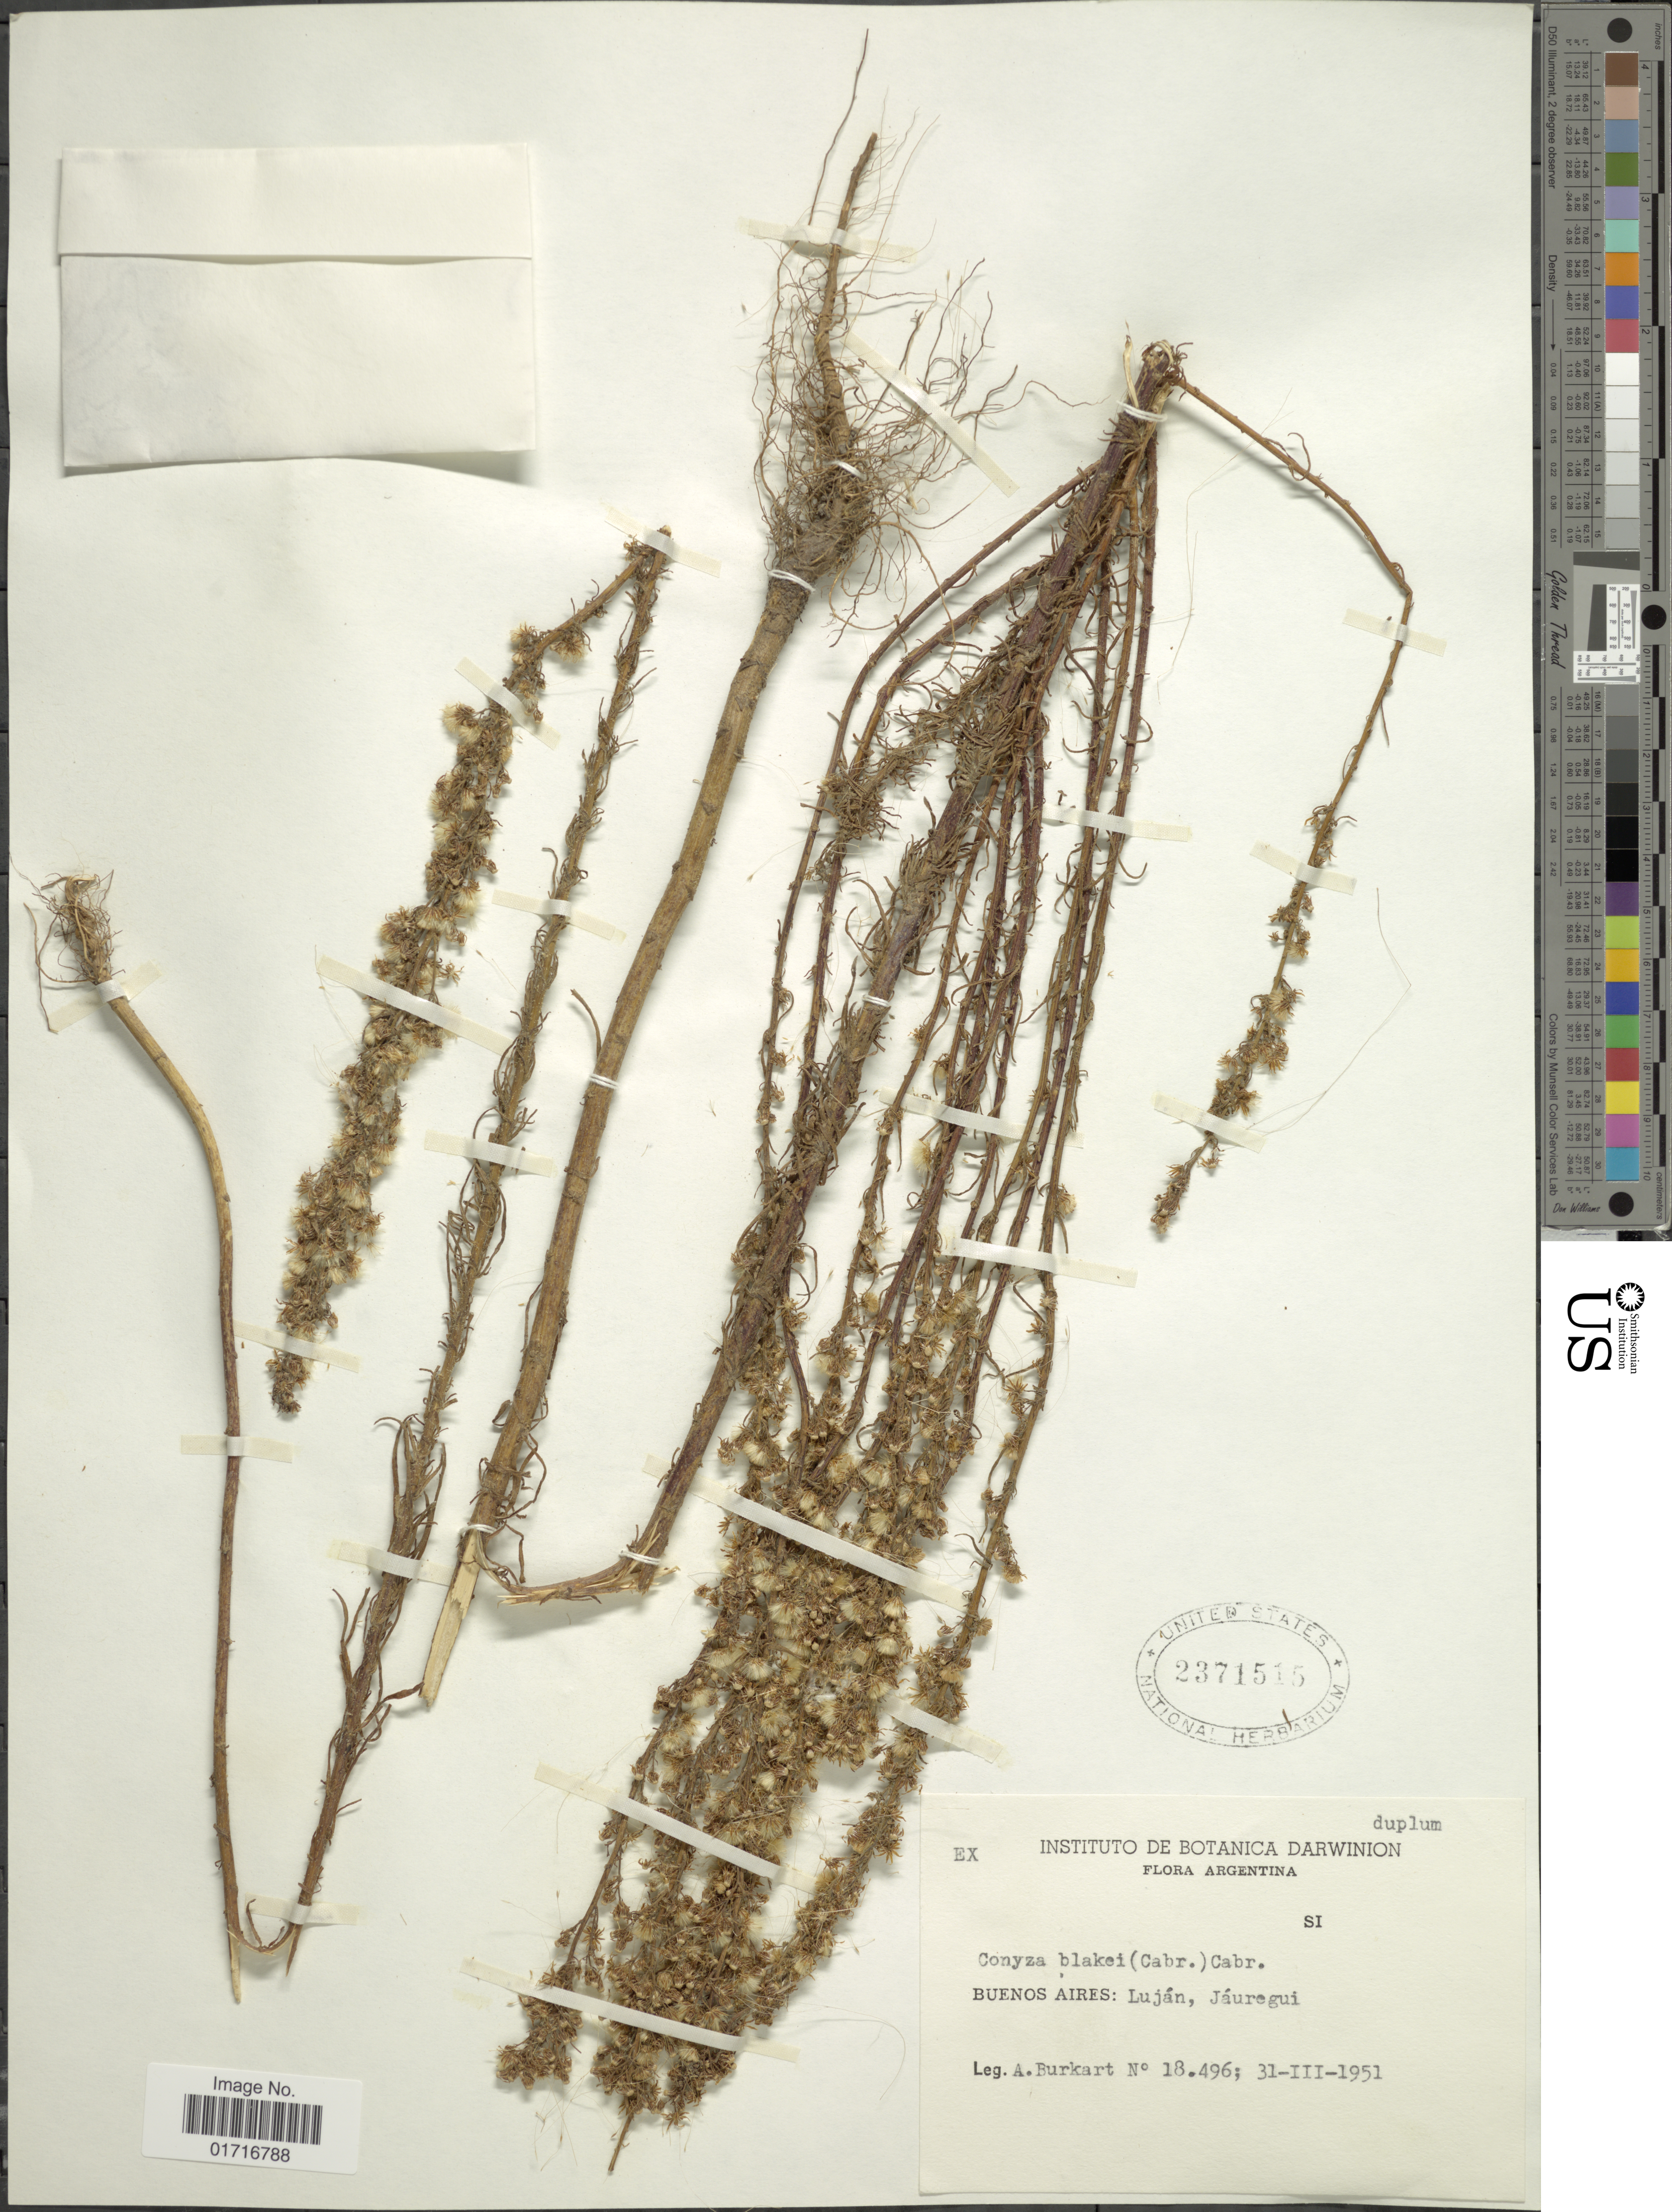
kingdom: Plantae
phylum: Tracheophyta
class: Magnoliopsida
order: Asterales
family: Asteraceae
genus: Conyza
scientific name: Conyza blakei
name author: (Cabrera) Cabrera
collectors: A. E. Burkart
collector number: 18496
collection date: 1951-03-31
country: Argentina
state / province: Buenos Aires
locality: Lujan, Jauregui.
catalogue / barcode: US 2371515